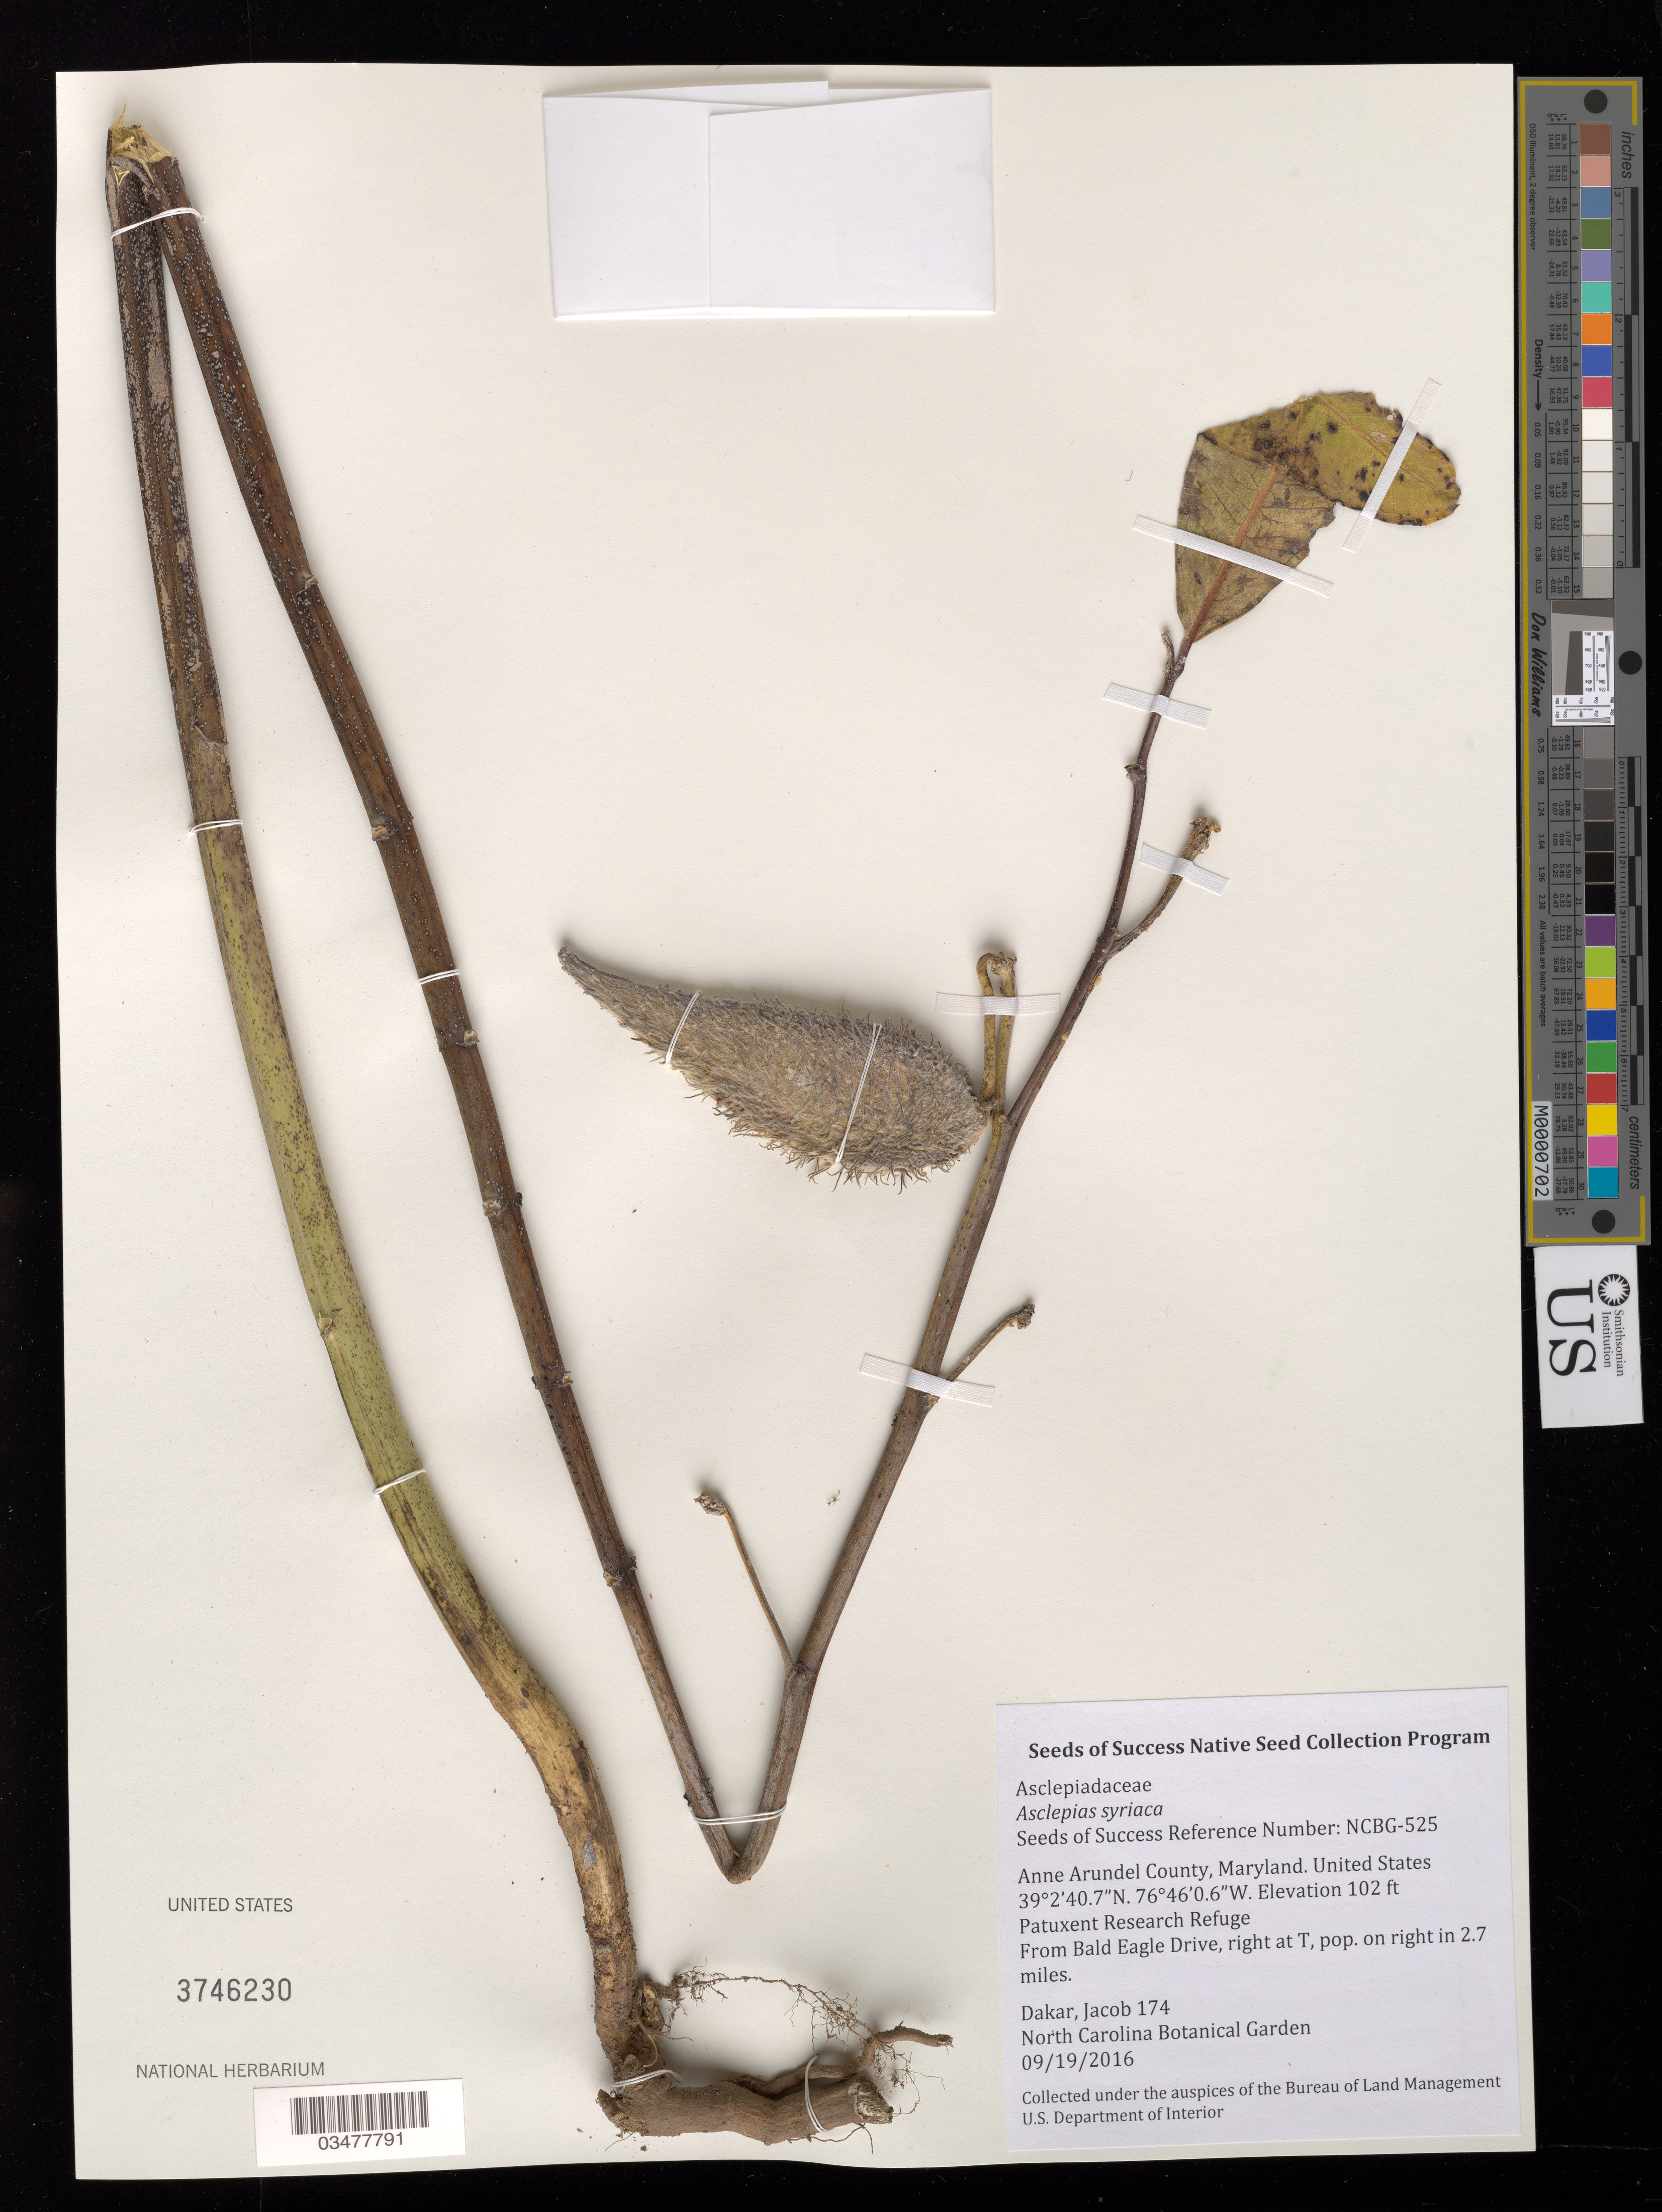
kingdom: Plantae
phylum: Tracheophyta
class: Magnoliopsida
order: Gentianales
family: Apocynaceae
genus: Asclepias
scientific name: Asclepias syriaca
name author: L.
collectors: J. Dakar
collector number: NCBG-525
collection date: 2016-09-19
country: United States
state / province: Maryland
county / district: Anne Arundel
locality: Patuxent Research Refuge, Trainfire Rd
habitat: Powerline corridor meadow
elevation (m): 31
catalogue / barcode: US 3746230